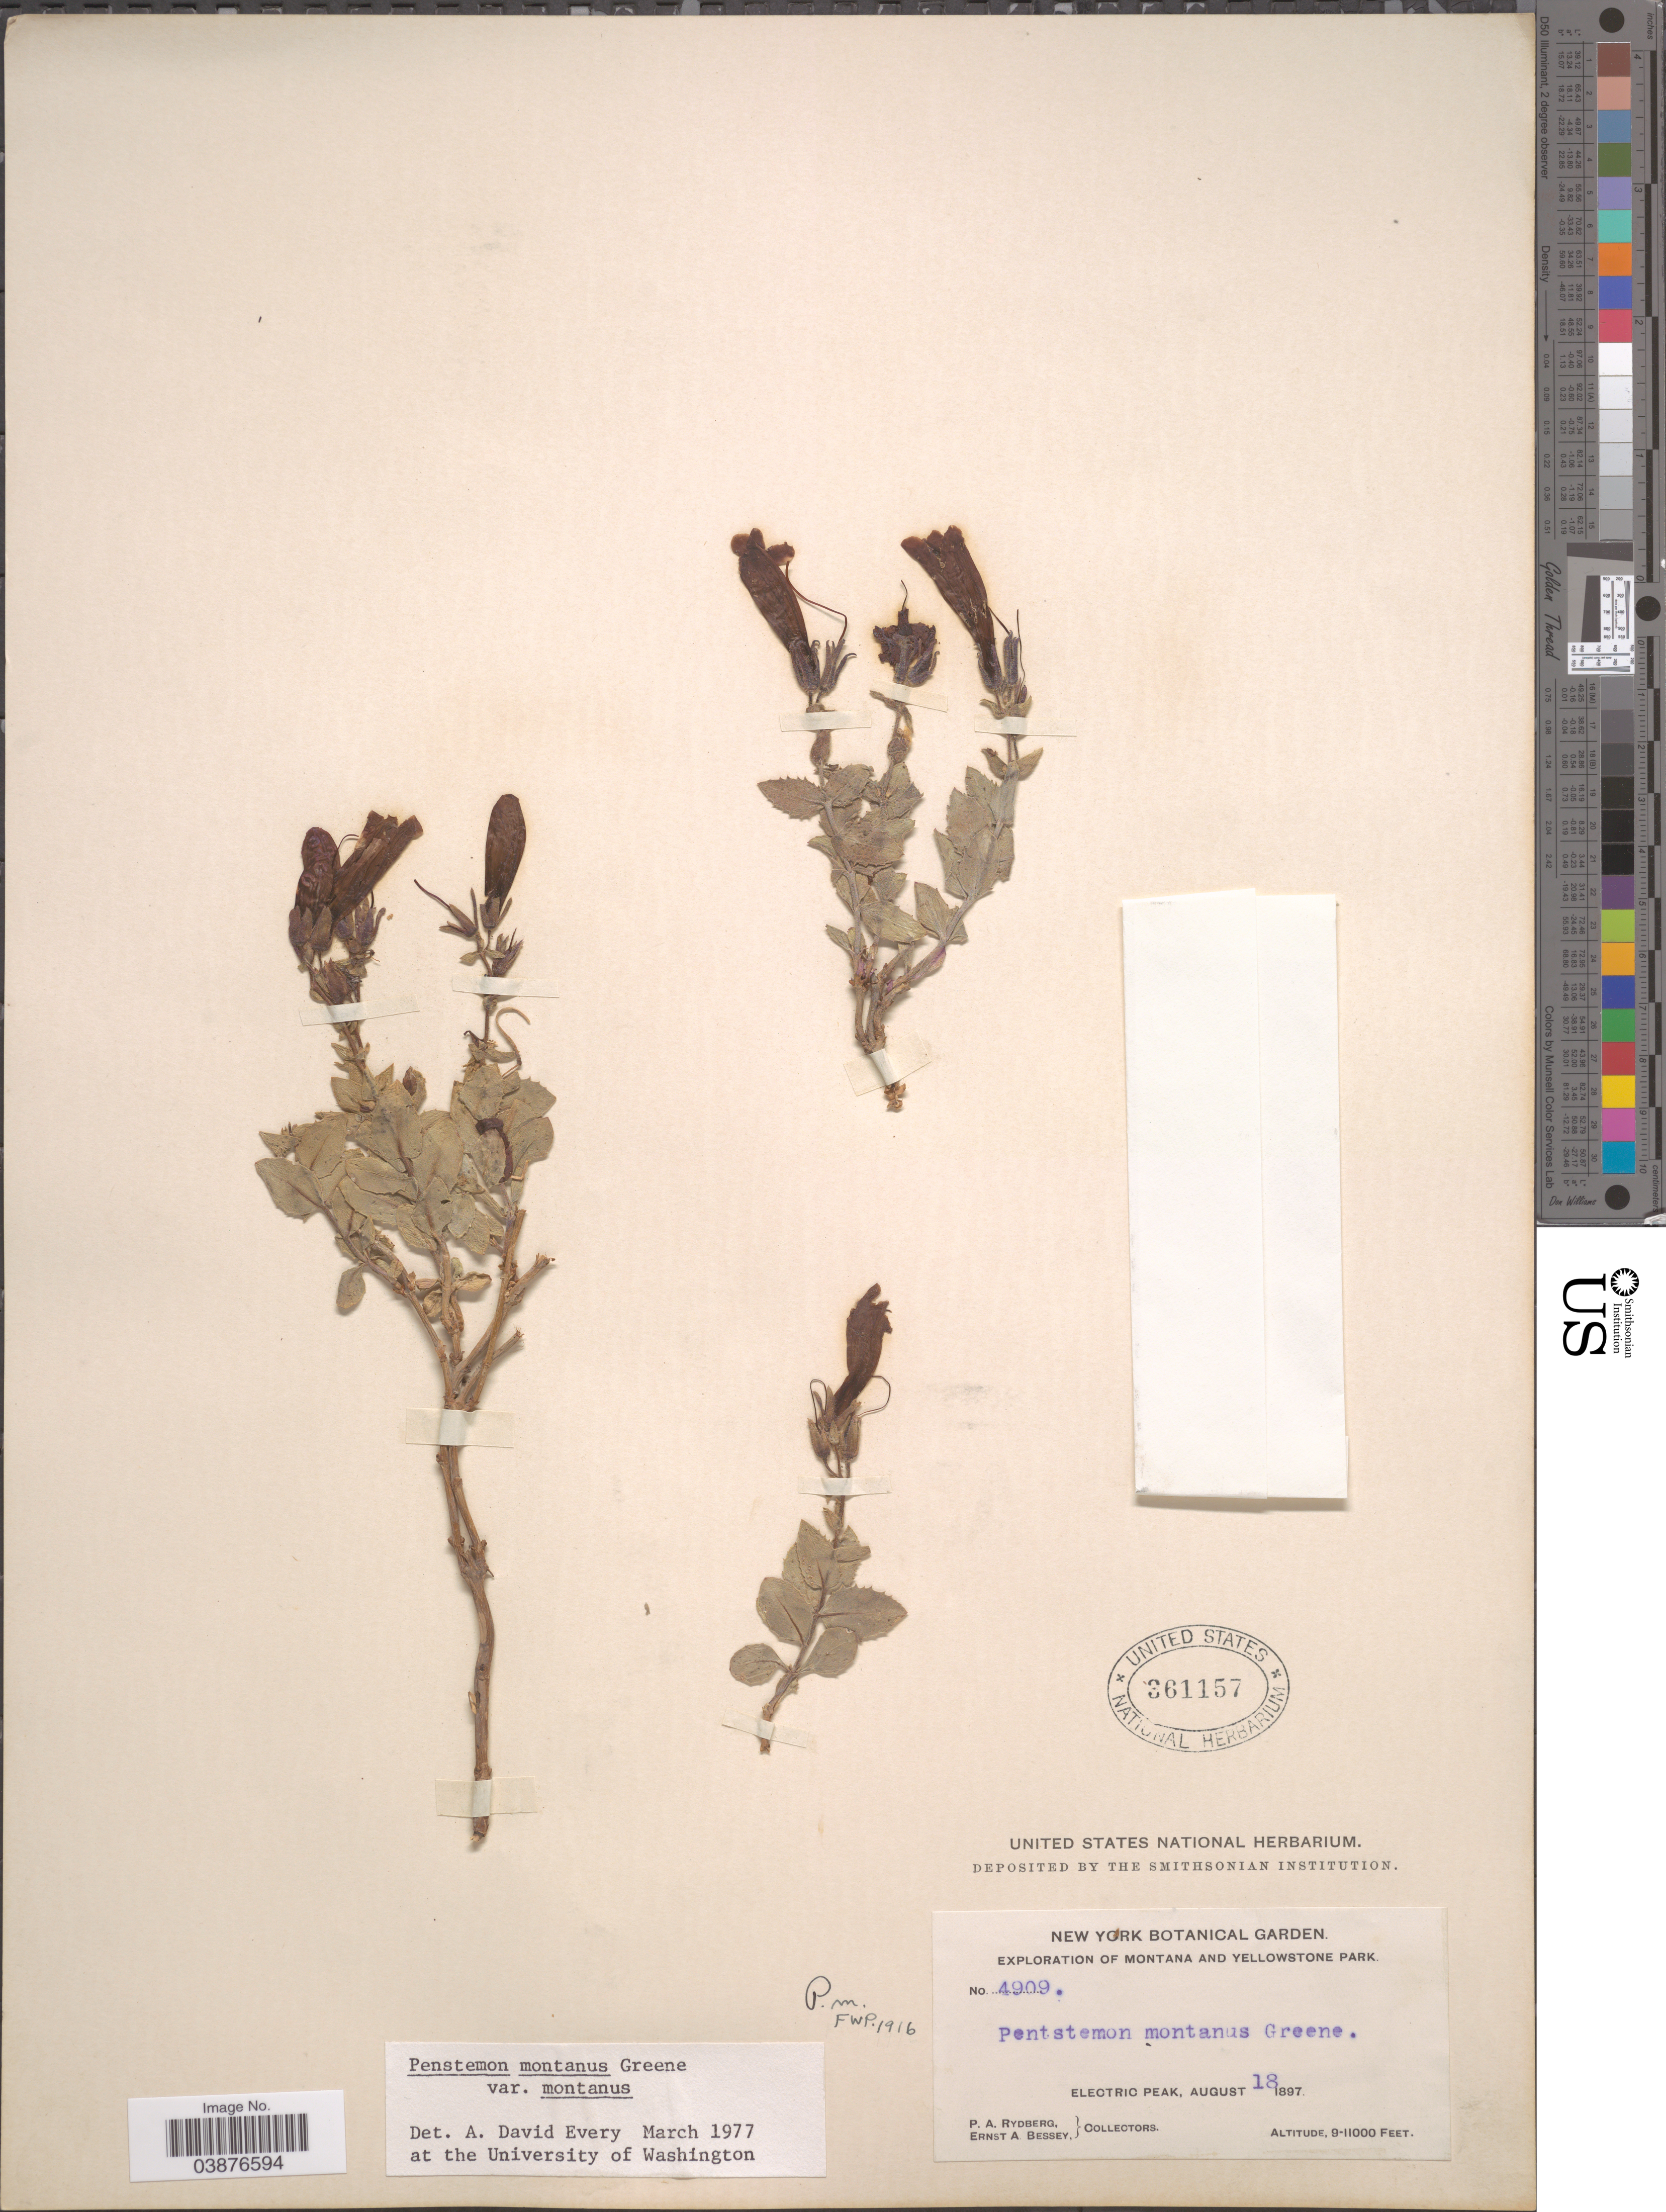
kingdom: Plantae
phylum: Tracheophyta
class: Magnoliopsida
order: Lamiales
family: Plantaginaceae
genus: Penstemon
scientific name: Penstemon montanus var. montanus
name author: Greene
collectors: P. A. Rydberg & E. A. Bessey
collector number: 4909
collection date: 1897-08-18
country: United States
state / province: Montana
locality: Montana and Yellowstone Park. Electric Peak.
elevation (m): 2743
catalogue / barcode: US 361157